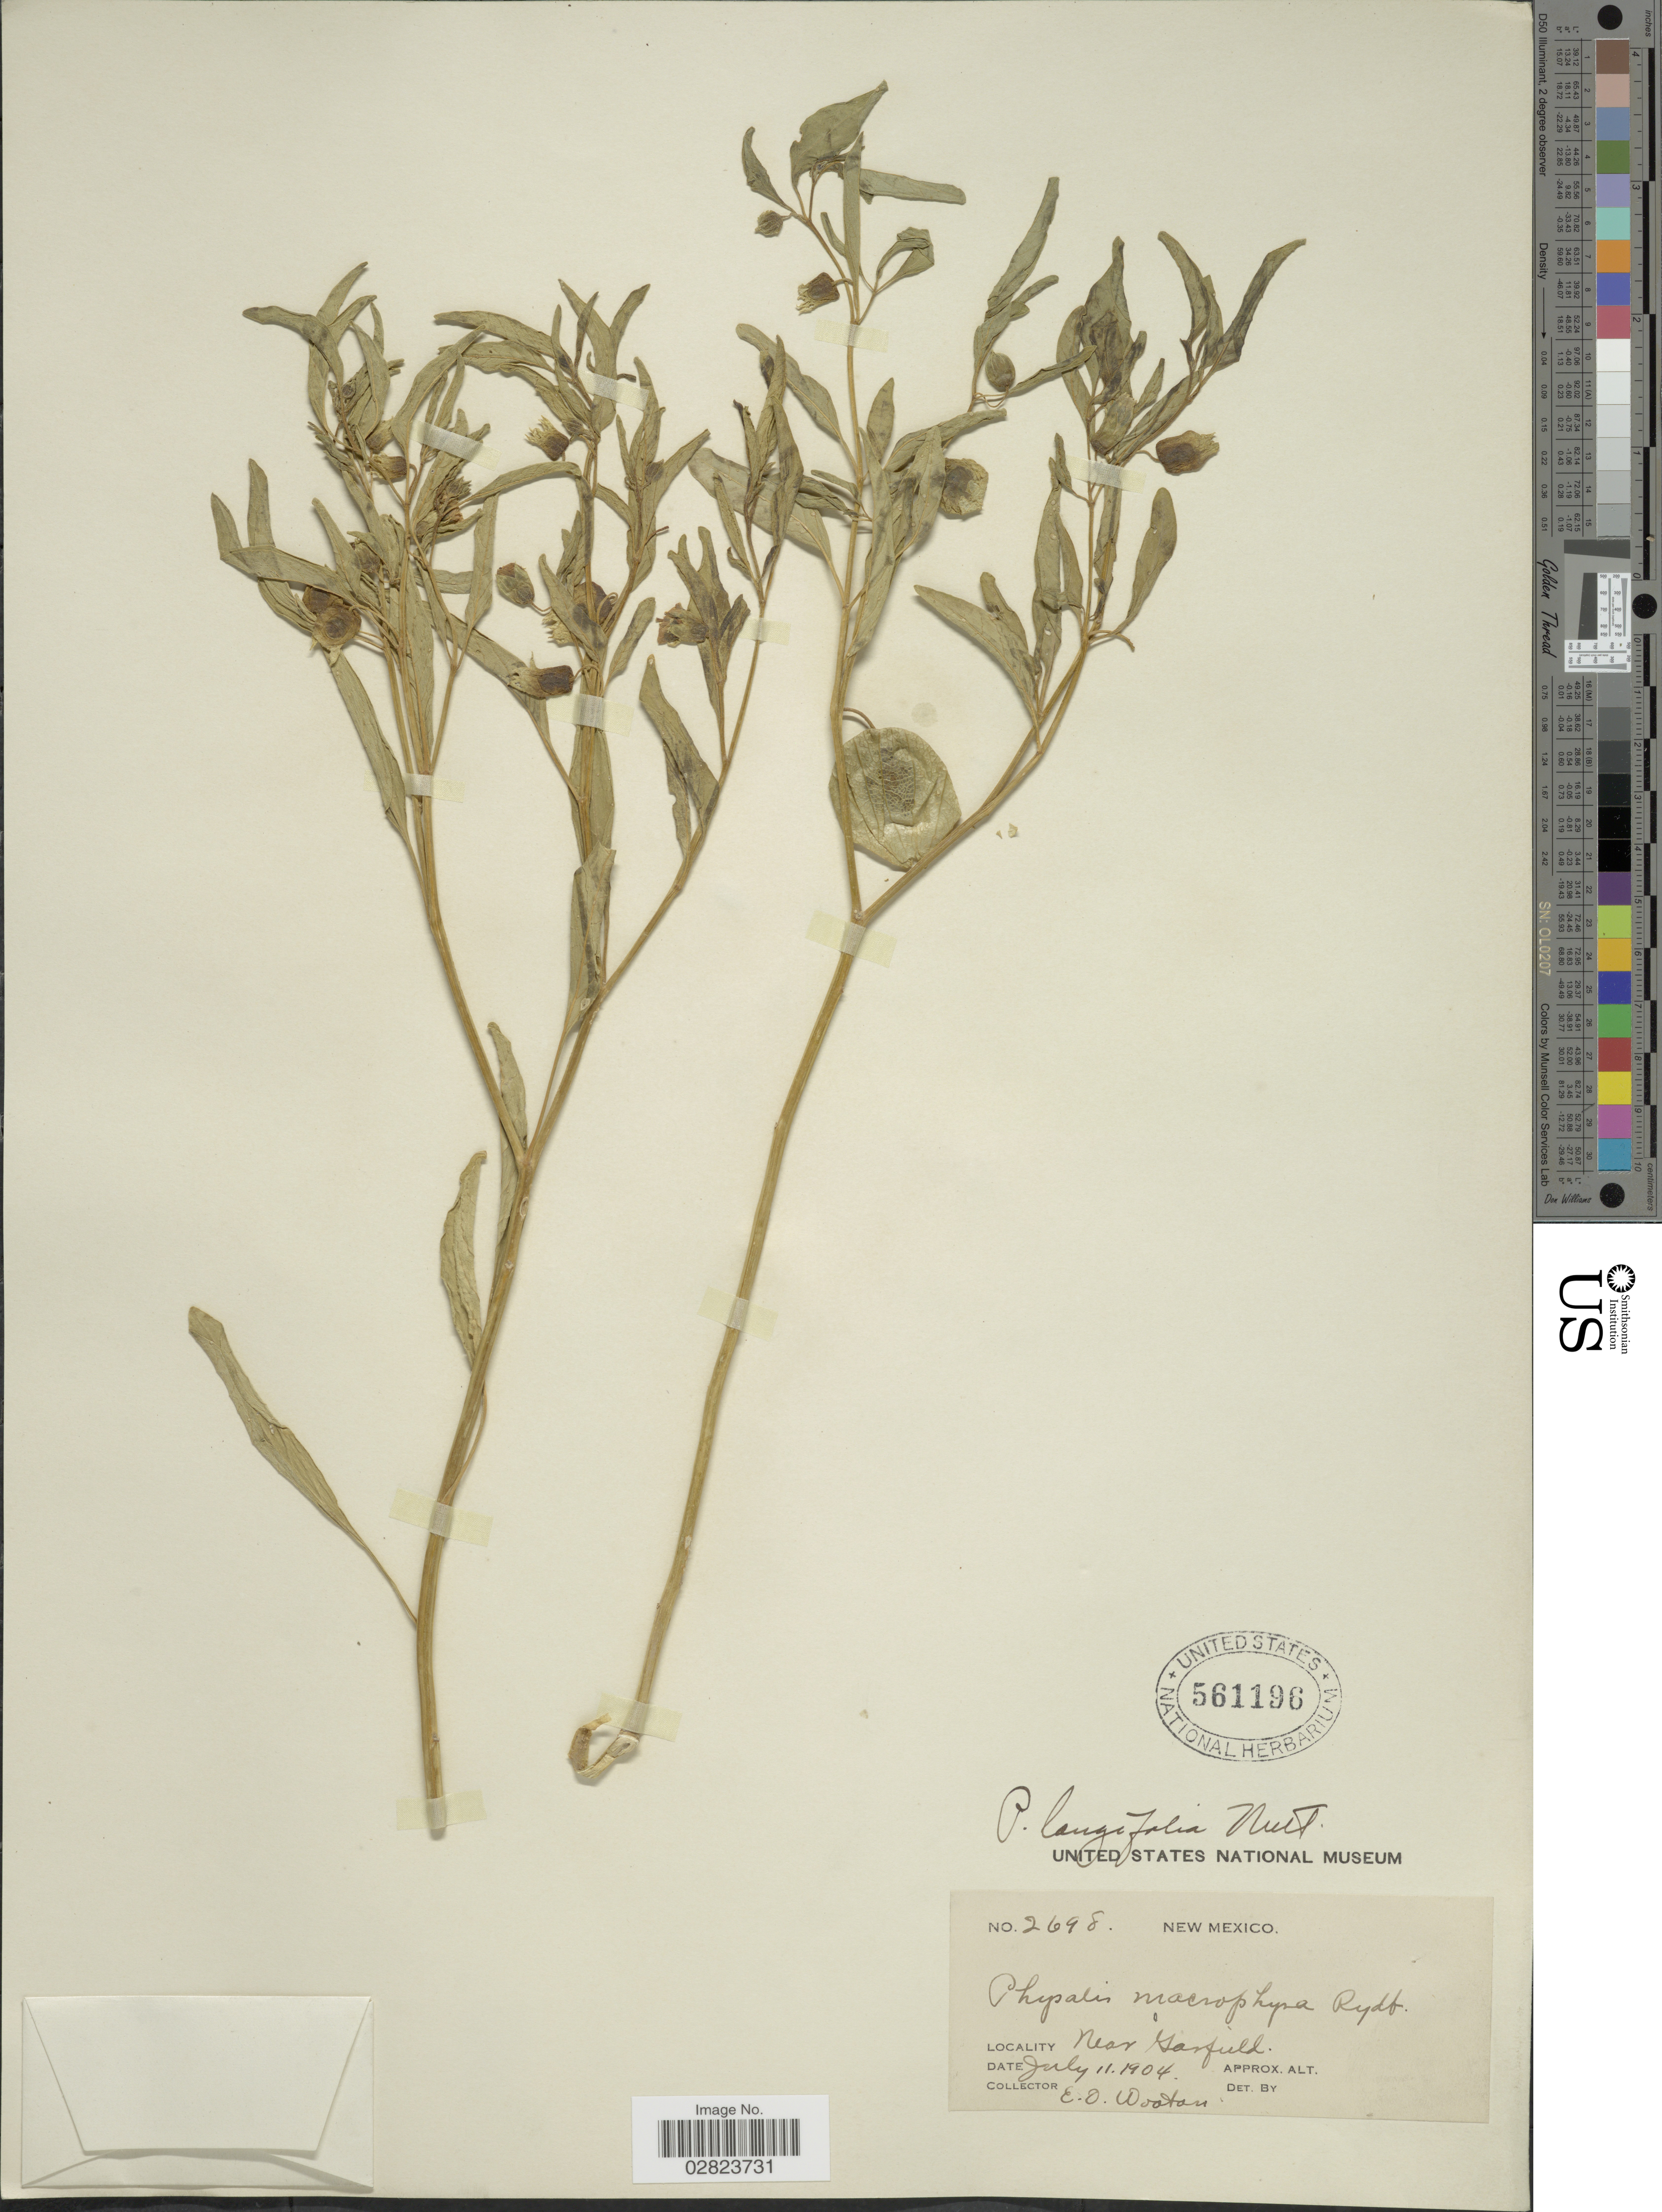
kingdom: Plantae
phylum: Tracheophyta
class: Magnoliopsida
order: Solanales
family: Solanaceae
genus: Physalis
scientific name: Physalis longifolia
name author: Nutt.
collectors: E. O. Wooton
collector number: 2698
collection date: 1904-07-11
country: United States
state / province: New Mexico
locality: Near Garfield.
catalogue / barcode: US 561196